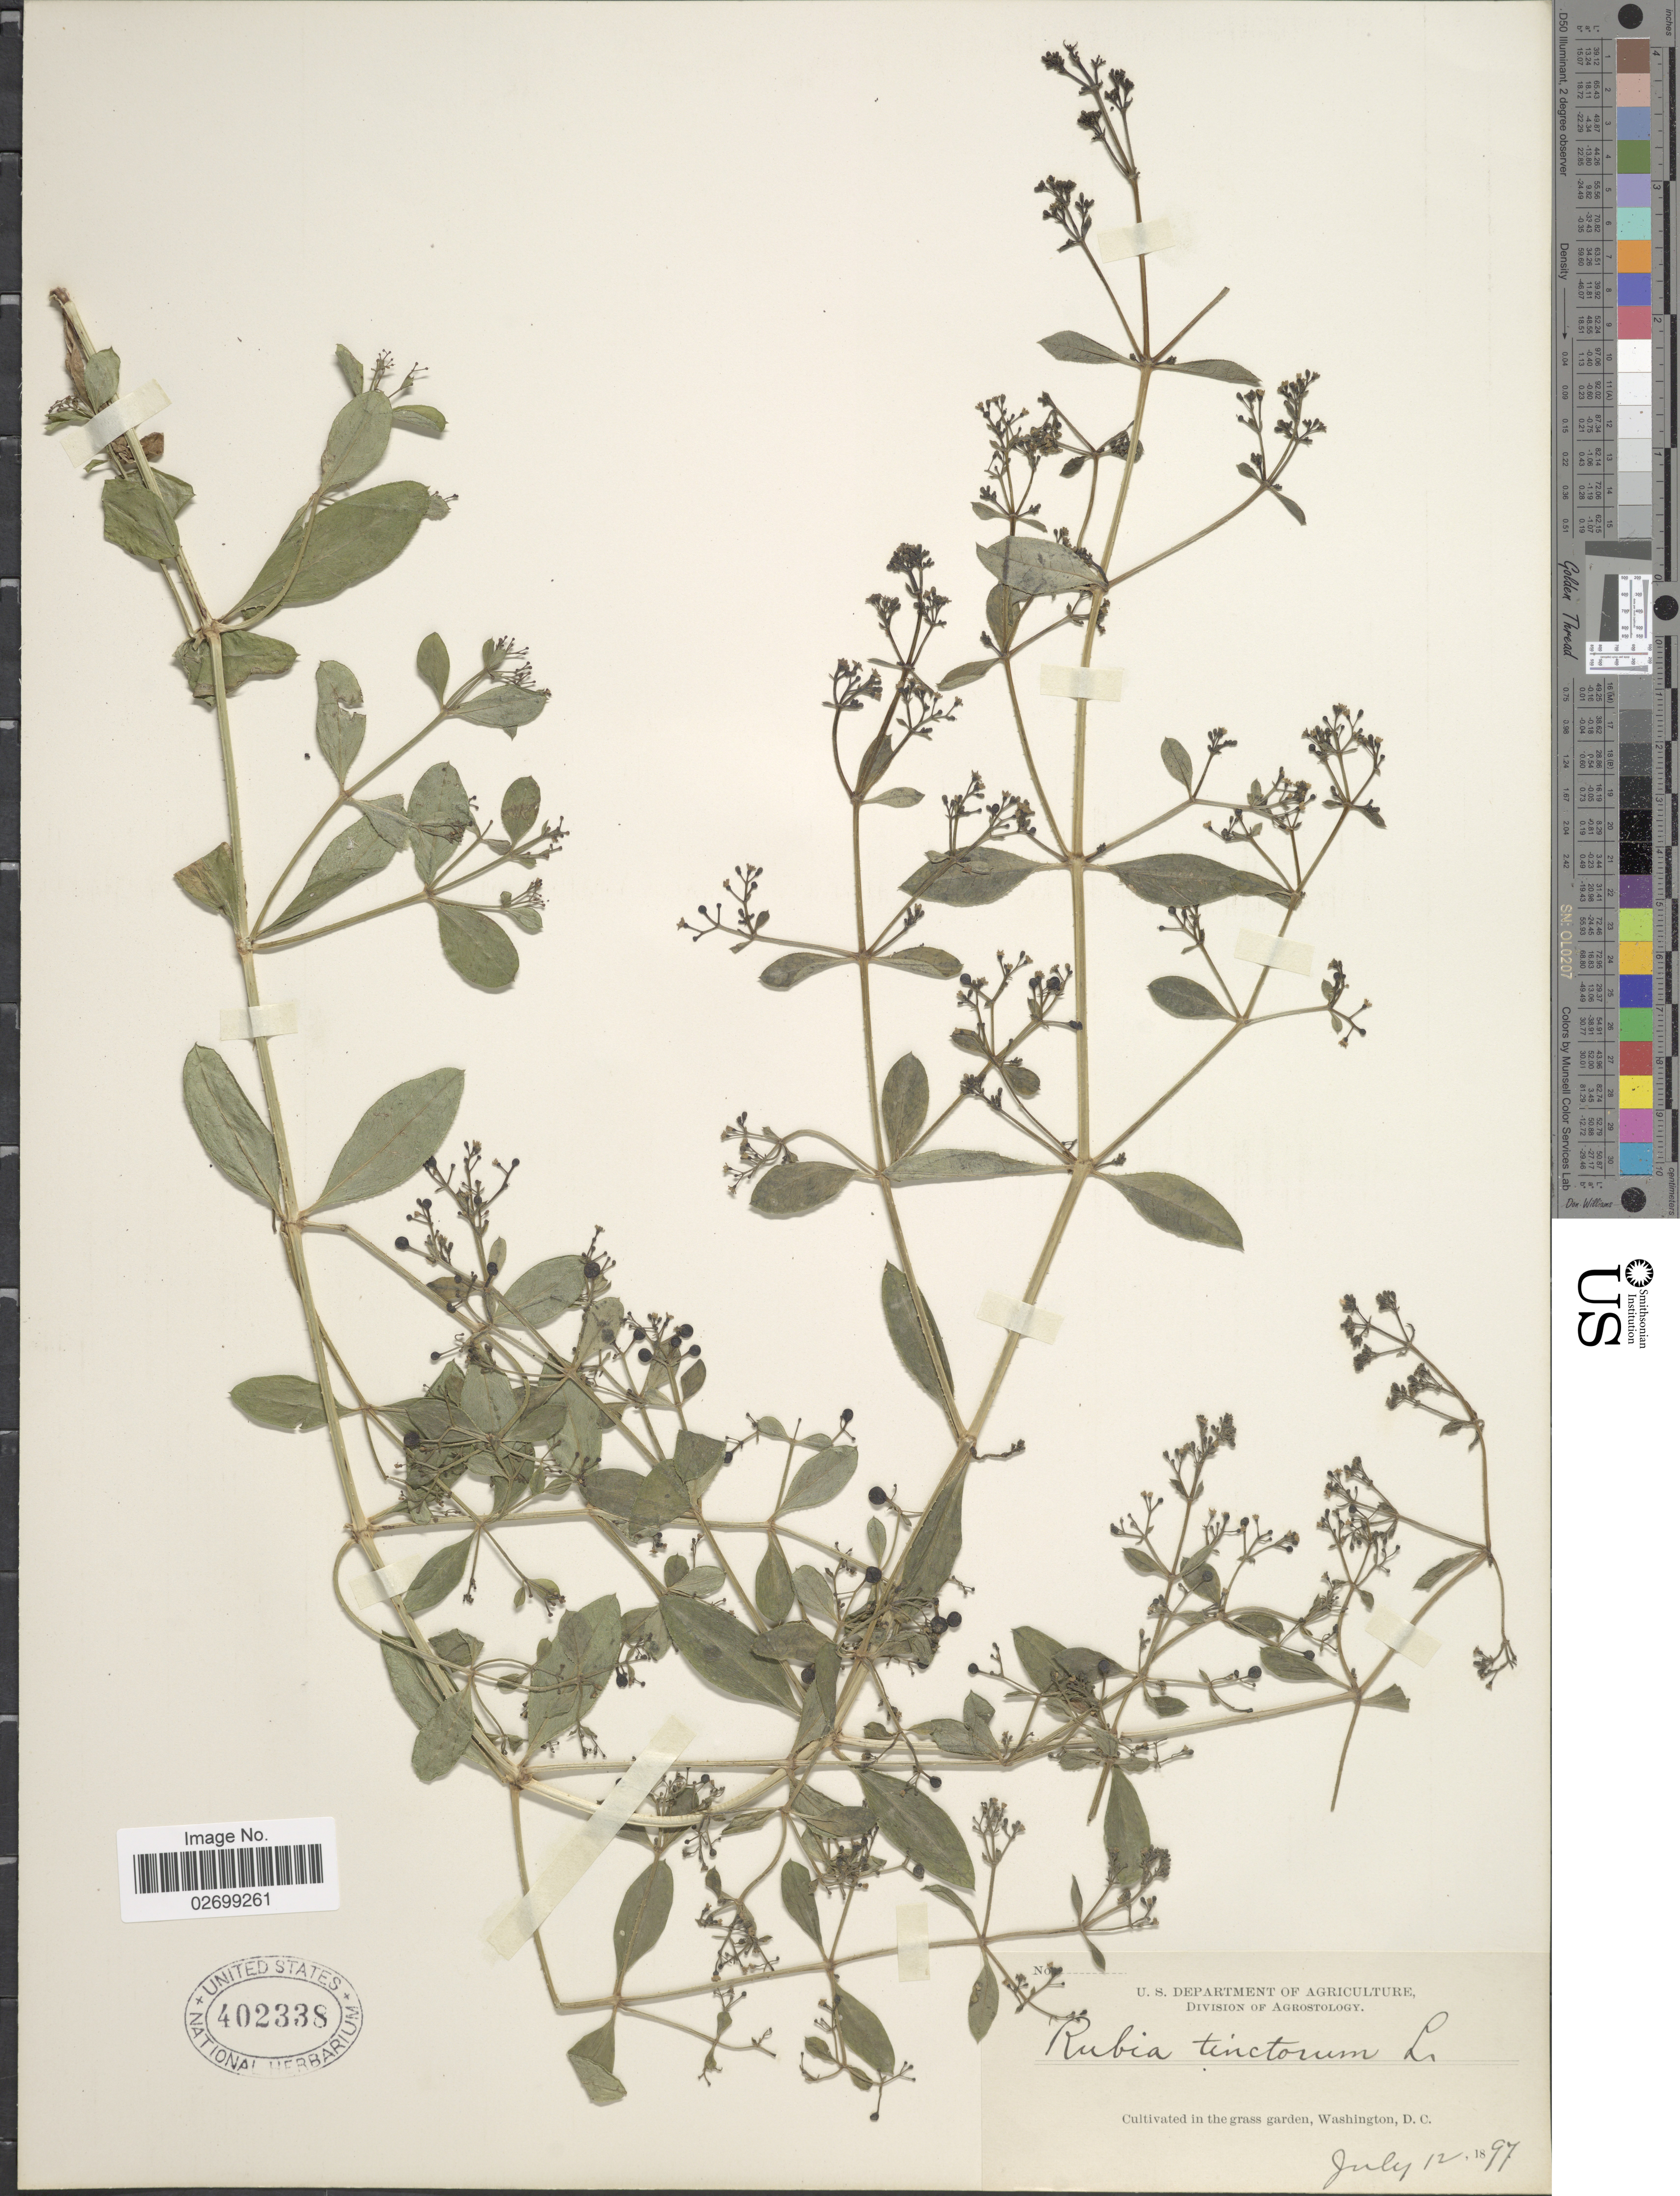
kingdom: Plantae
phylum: Tracheophyta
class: Magnoliopsida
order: Gentianales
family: Rubiaceae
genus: Rubia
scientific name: Rubia tinctorum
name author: L.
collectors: ex herb. State Board of Agriculture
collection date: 1897-07-12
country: United States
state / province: District of Columbia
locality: Cultivated in the grass garden, Washington D.C.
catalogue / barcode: US 402338